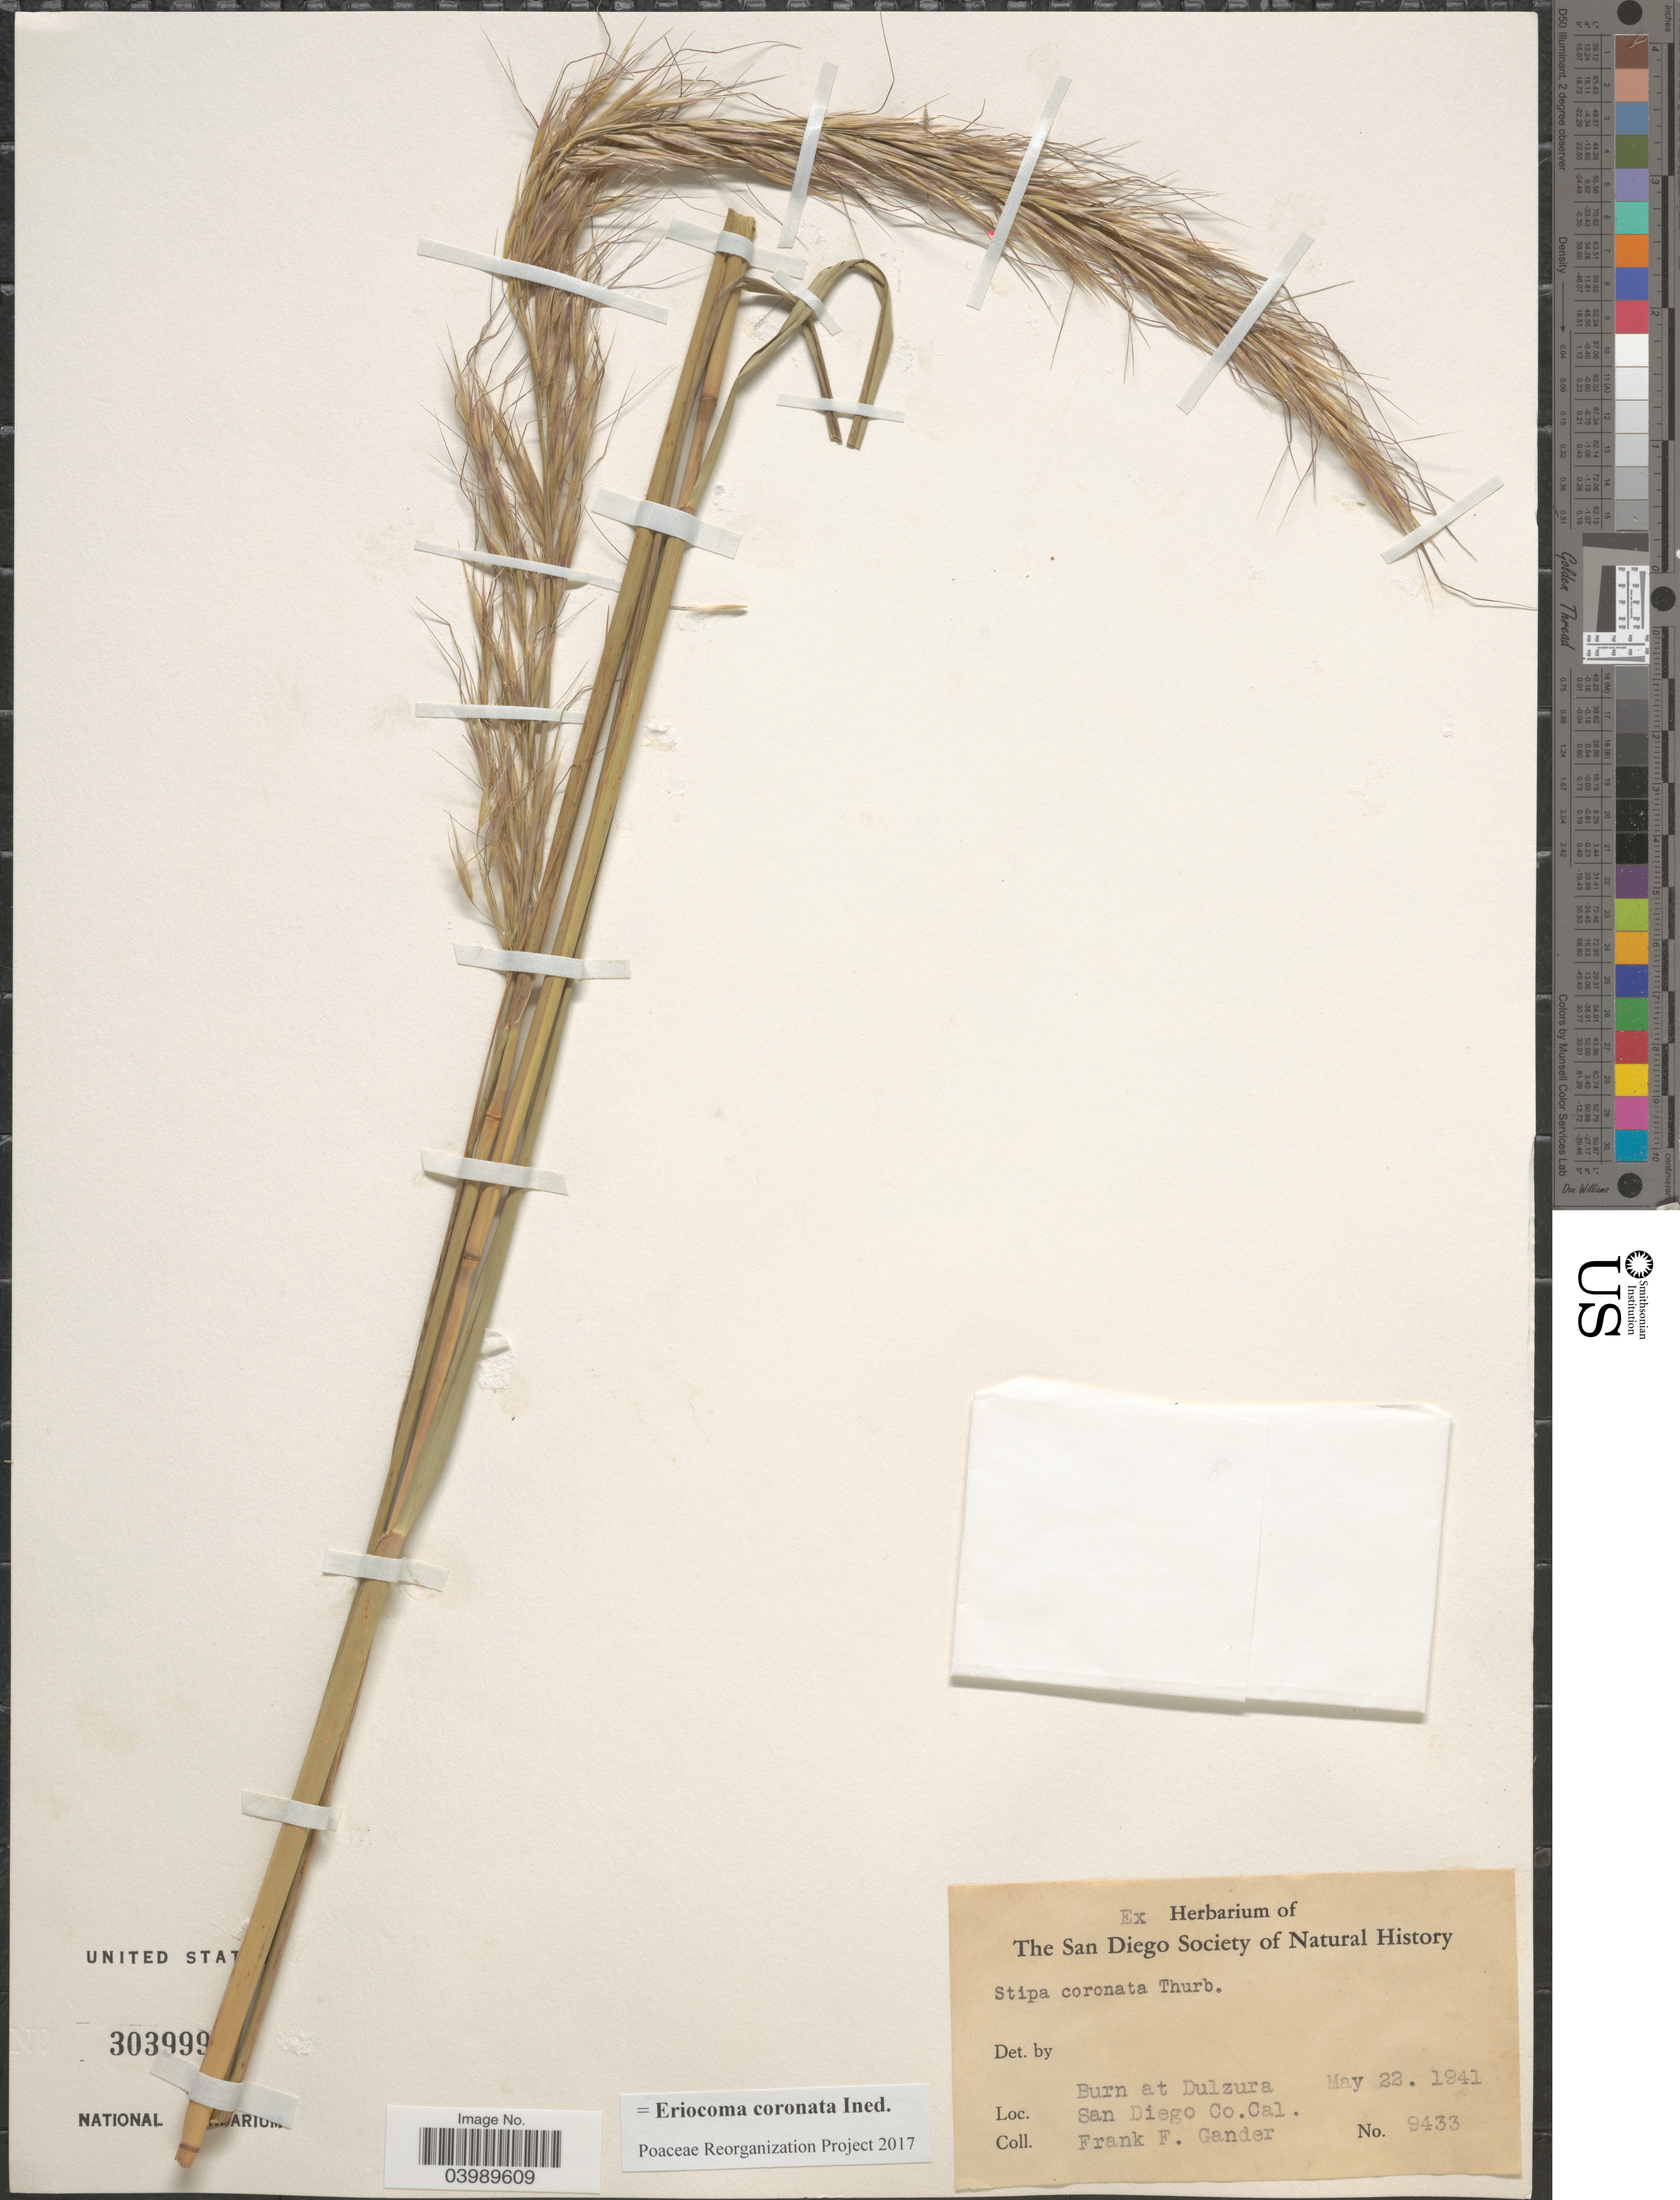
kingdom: Plantae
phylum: Tracheophyta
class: Liliopsida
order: Poales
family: Poaceae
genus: Eriocoma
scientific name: Eriocoma coronata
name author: (Thurb.) Romasch.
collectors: F. Gander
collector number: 9433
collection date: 1941-05-22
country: United States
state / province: California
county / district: San Diego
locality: Burn at Dulzura, San Diego Co.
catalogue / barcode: US 303999